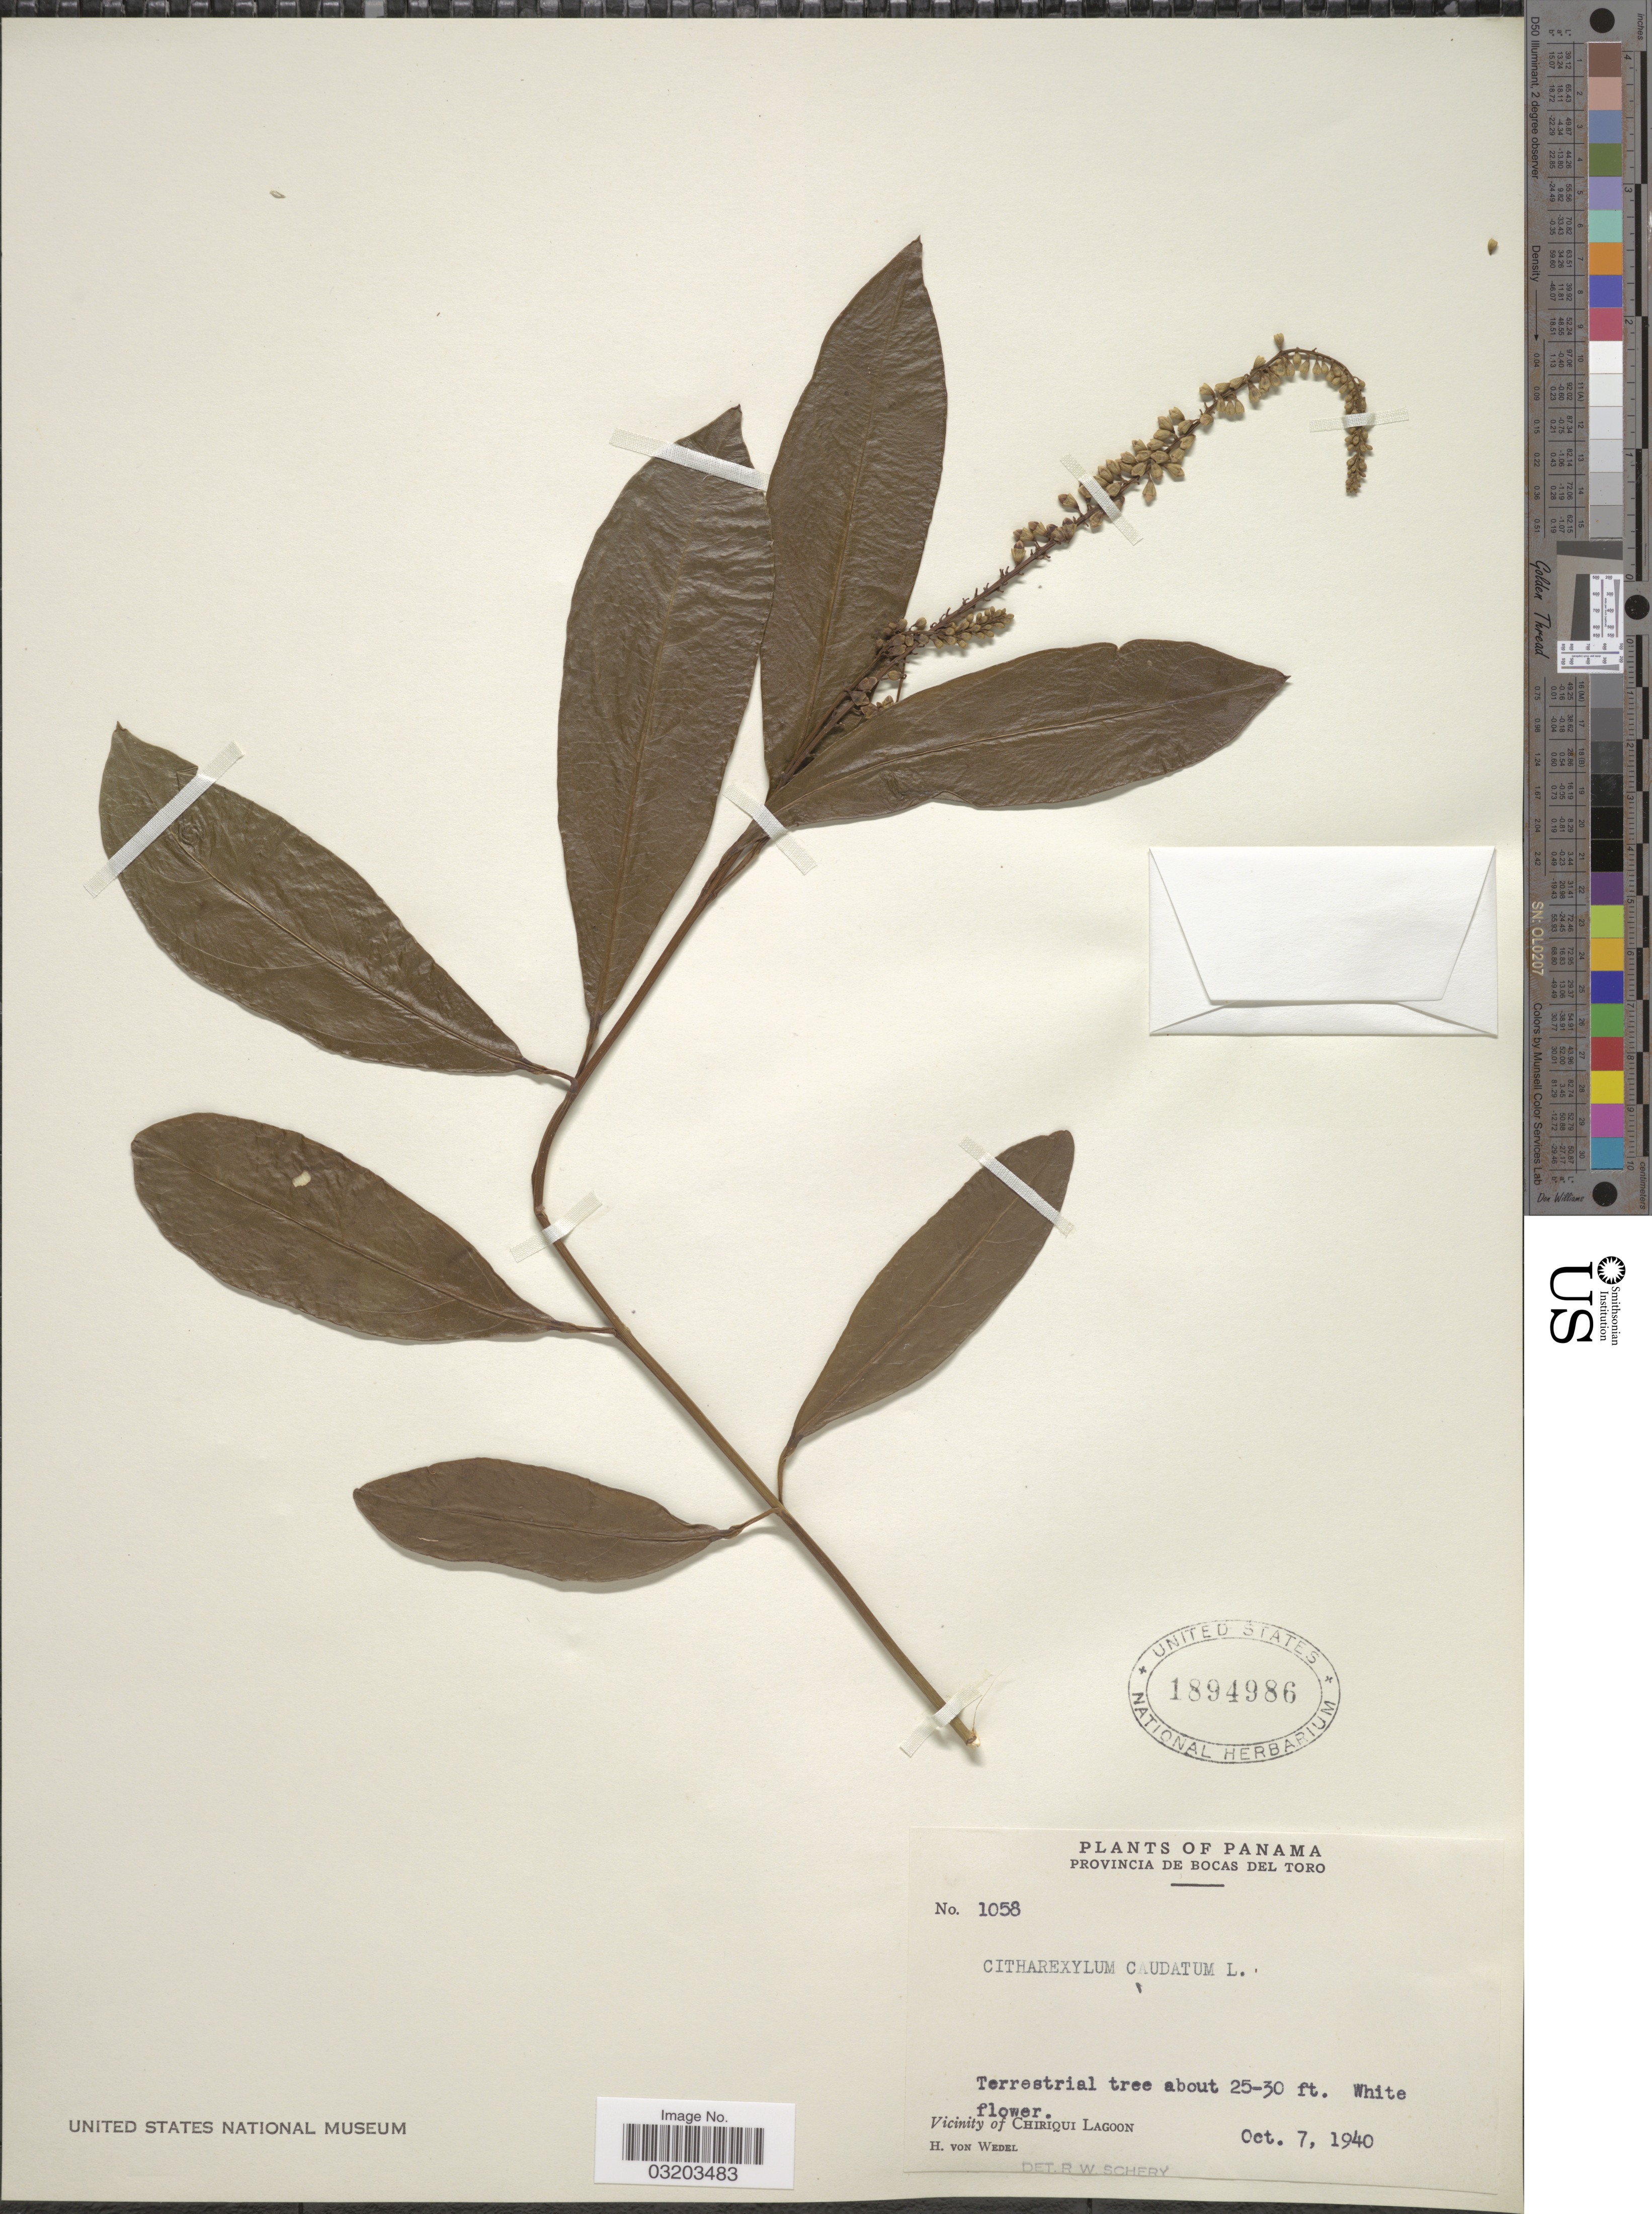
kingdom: Plantae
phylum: Tracheophyta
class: Magnoliopsida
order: Lamiales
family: Verbenaceae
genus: Citharexylum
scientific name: Citharexylum caudatum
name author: L.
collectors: H. von Wedel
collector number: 1058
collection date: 1940-10-07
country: Panama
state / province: Bocas del Toro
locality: Vicinity of Chiriqui Lagoon.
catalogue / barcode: US 1894986